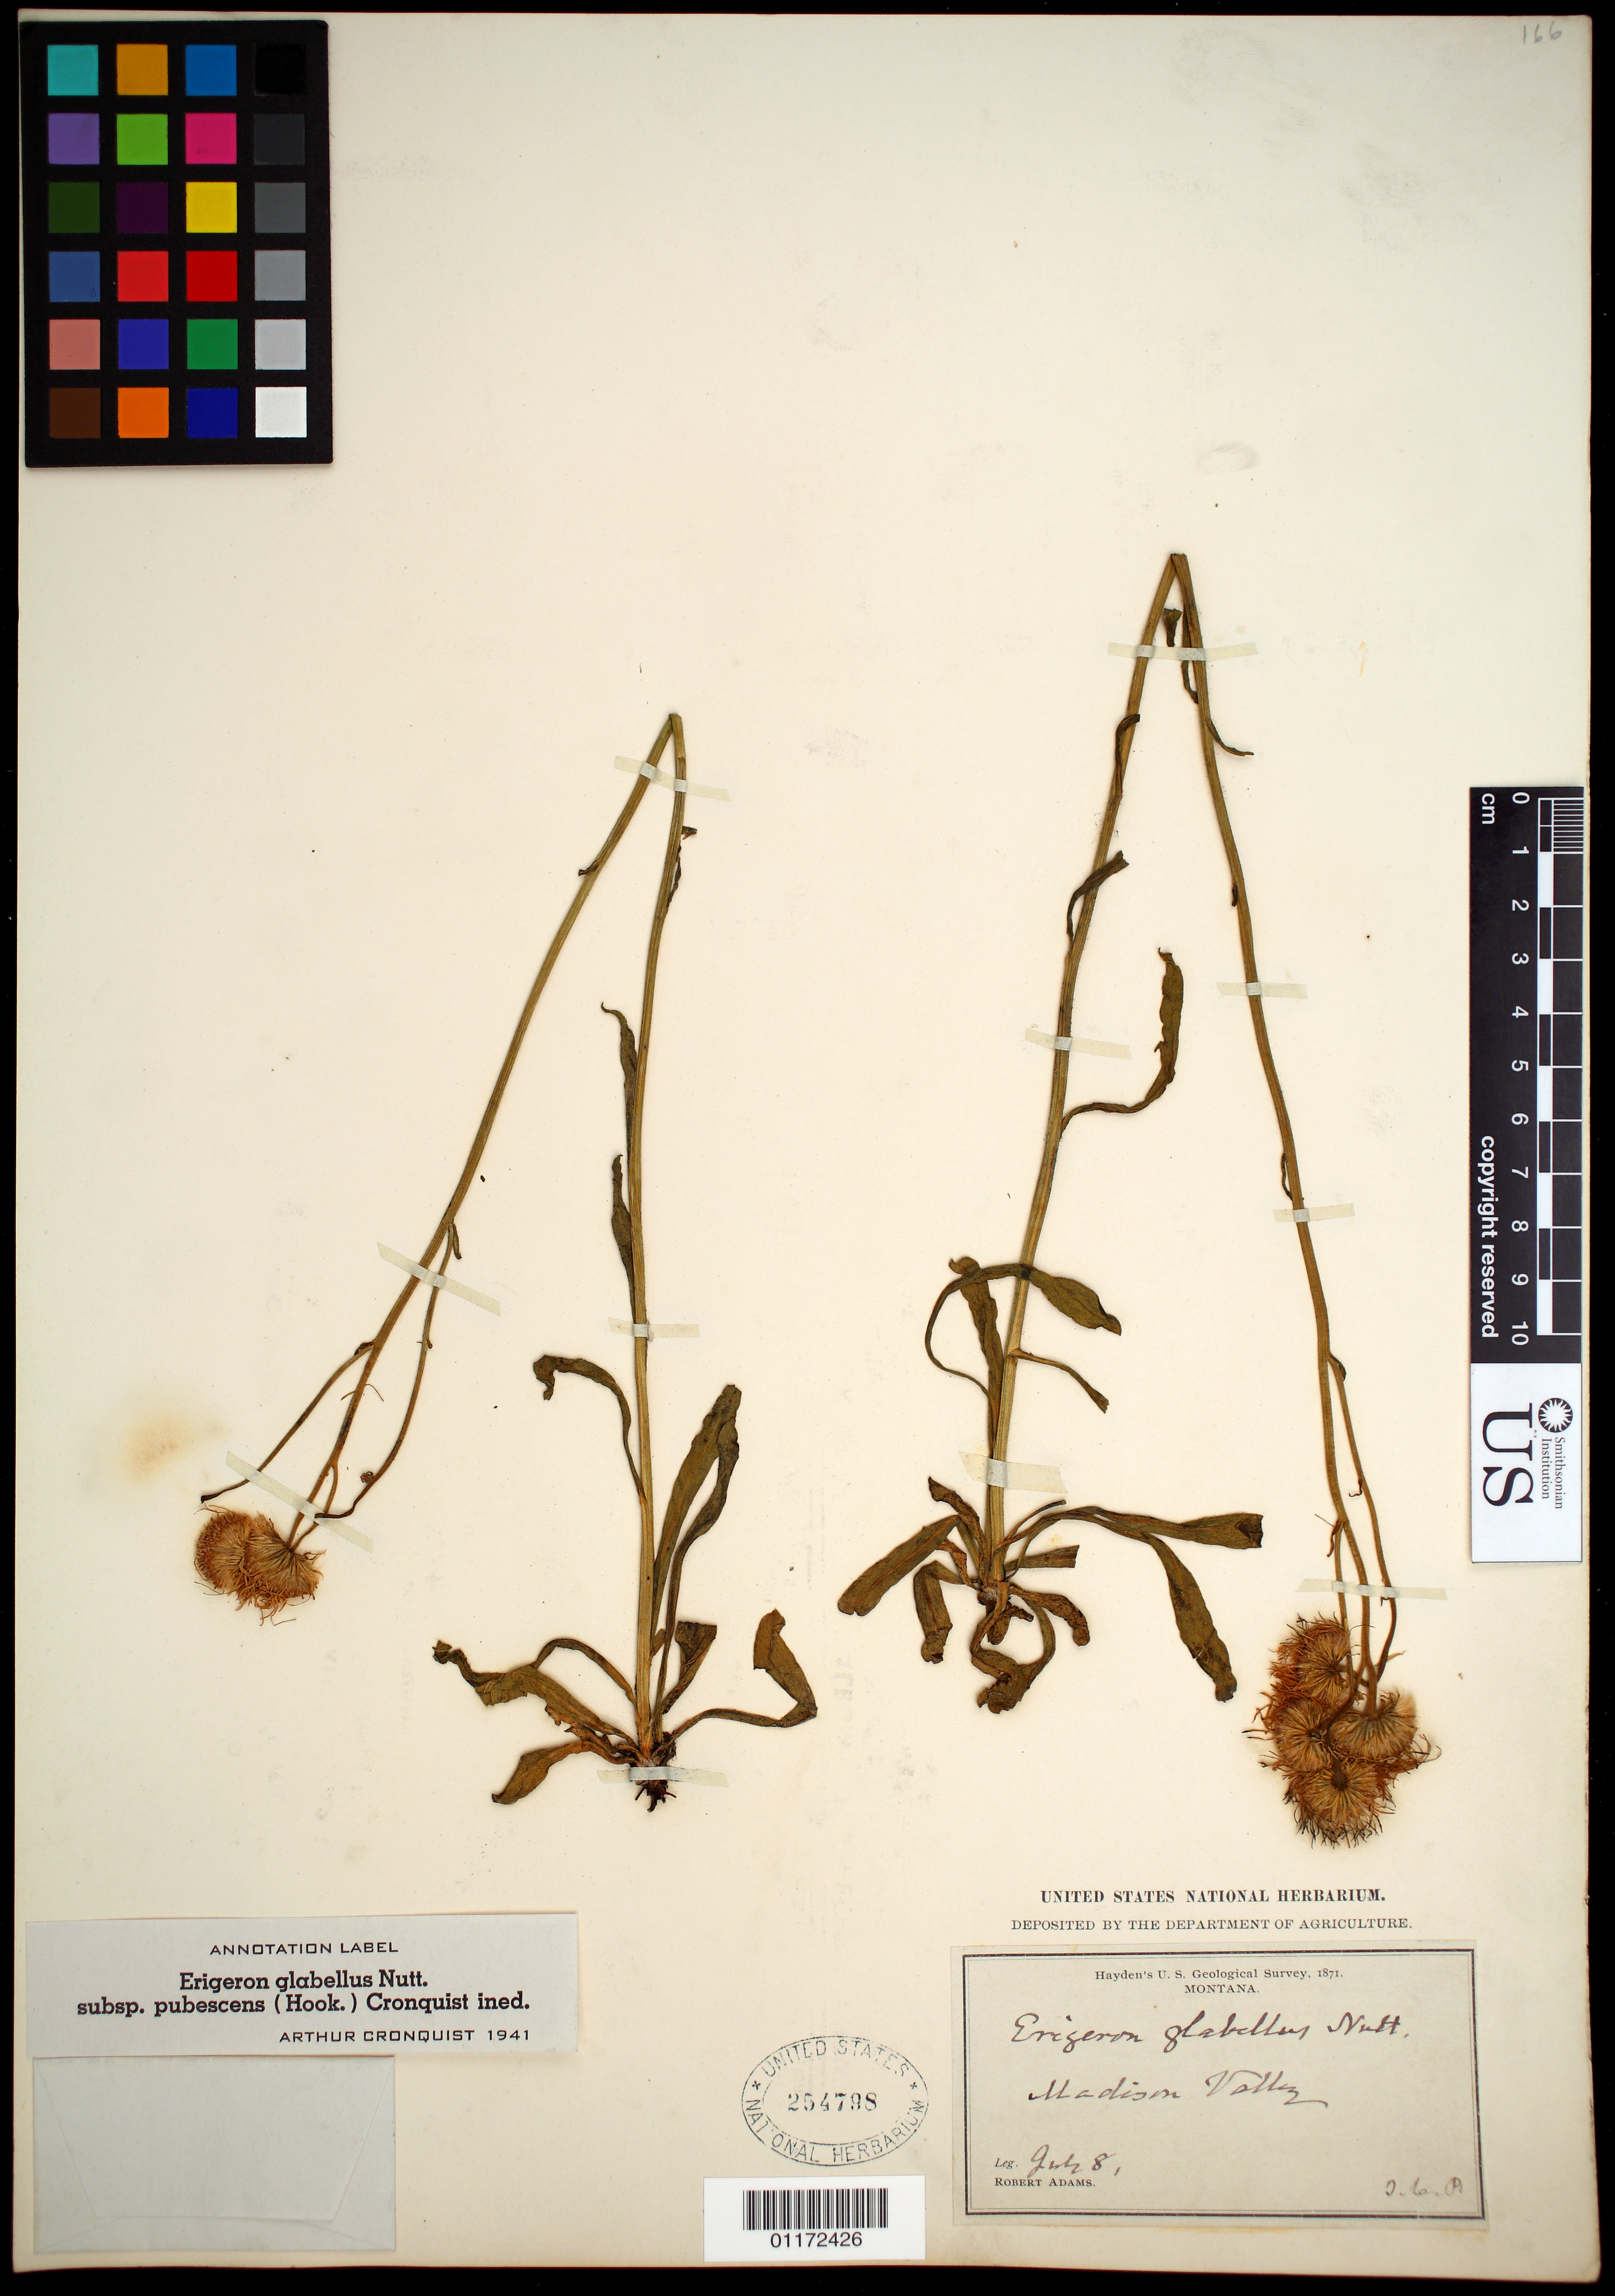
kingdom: Plantae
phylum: Tracheophyta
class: Magnoliopsida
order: Asterales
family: Asteraceae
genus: Erigeron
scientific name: Erigeron glabellus subsp. pubescens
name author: (Hook.) Cronq.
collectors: R. Adams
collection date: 1871-07-08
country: United States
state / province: Montana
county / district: Madison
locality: Madison Valley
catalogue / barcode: US 254798